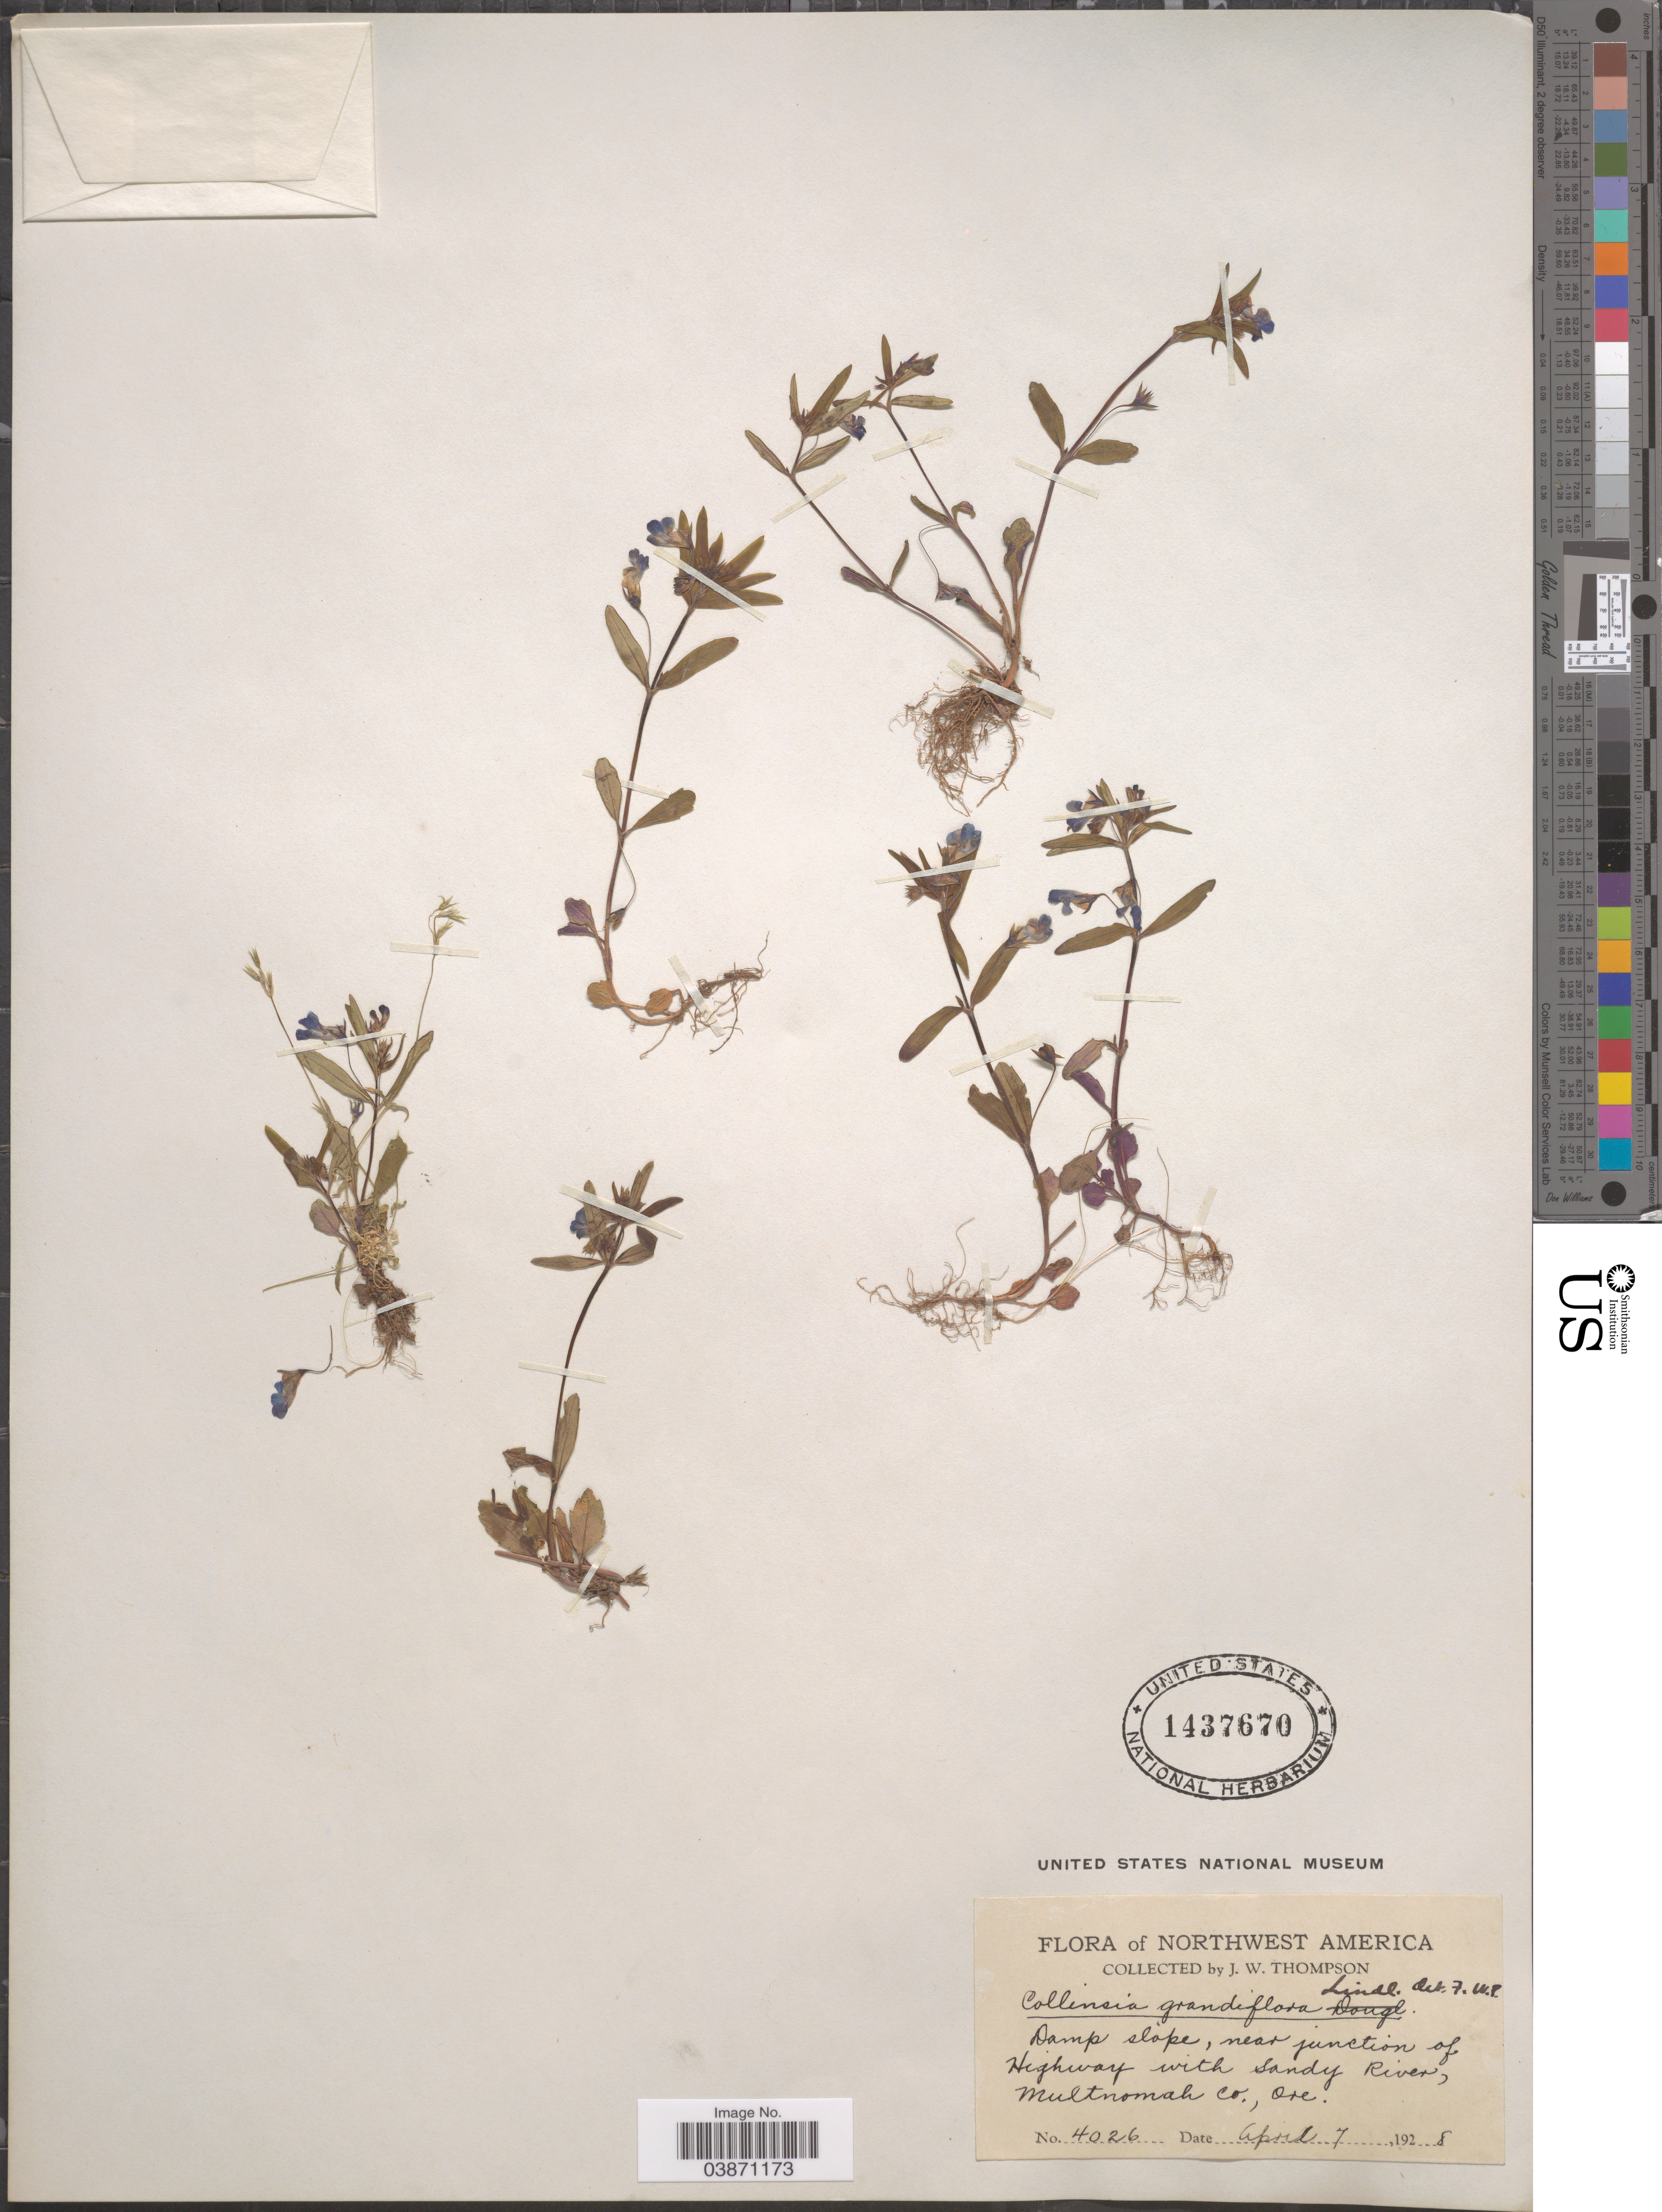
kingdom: Plantae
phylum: Tracheophyta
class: Magnoliopsida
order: Lamiales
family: Plantaginaceae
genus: Collinsia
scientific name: Collinsia grandiflora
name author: Lindl.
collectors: J. Thompson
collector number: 4026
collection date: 1928-04-07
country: United States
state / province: Oregon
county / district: Multnomah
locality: Northwest America. Damp slope, near junction of Highway with Sandy River, Multnomah Co.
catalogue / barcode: US 1437670